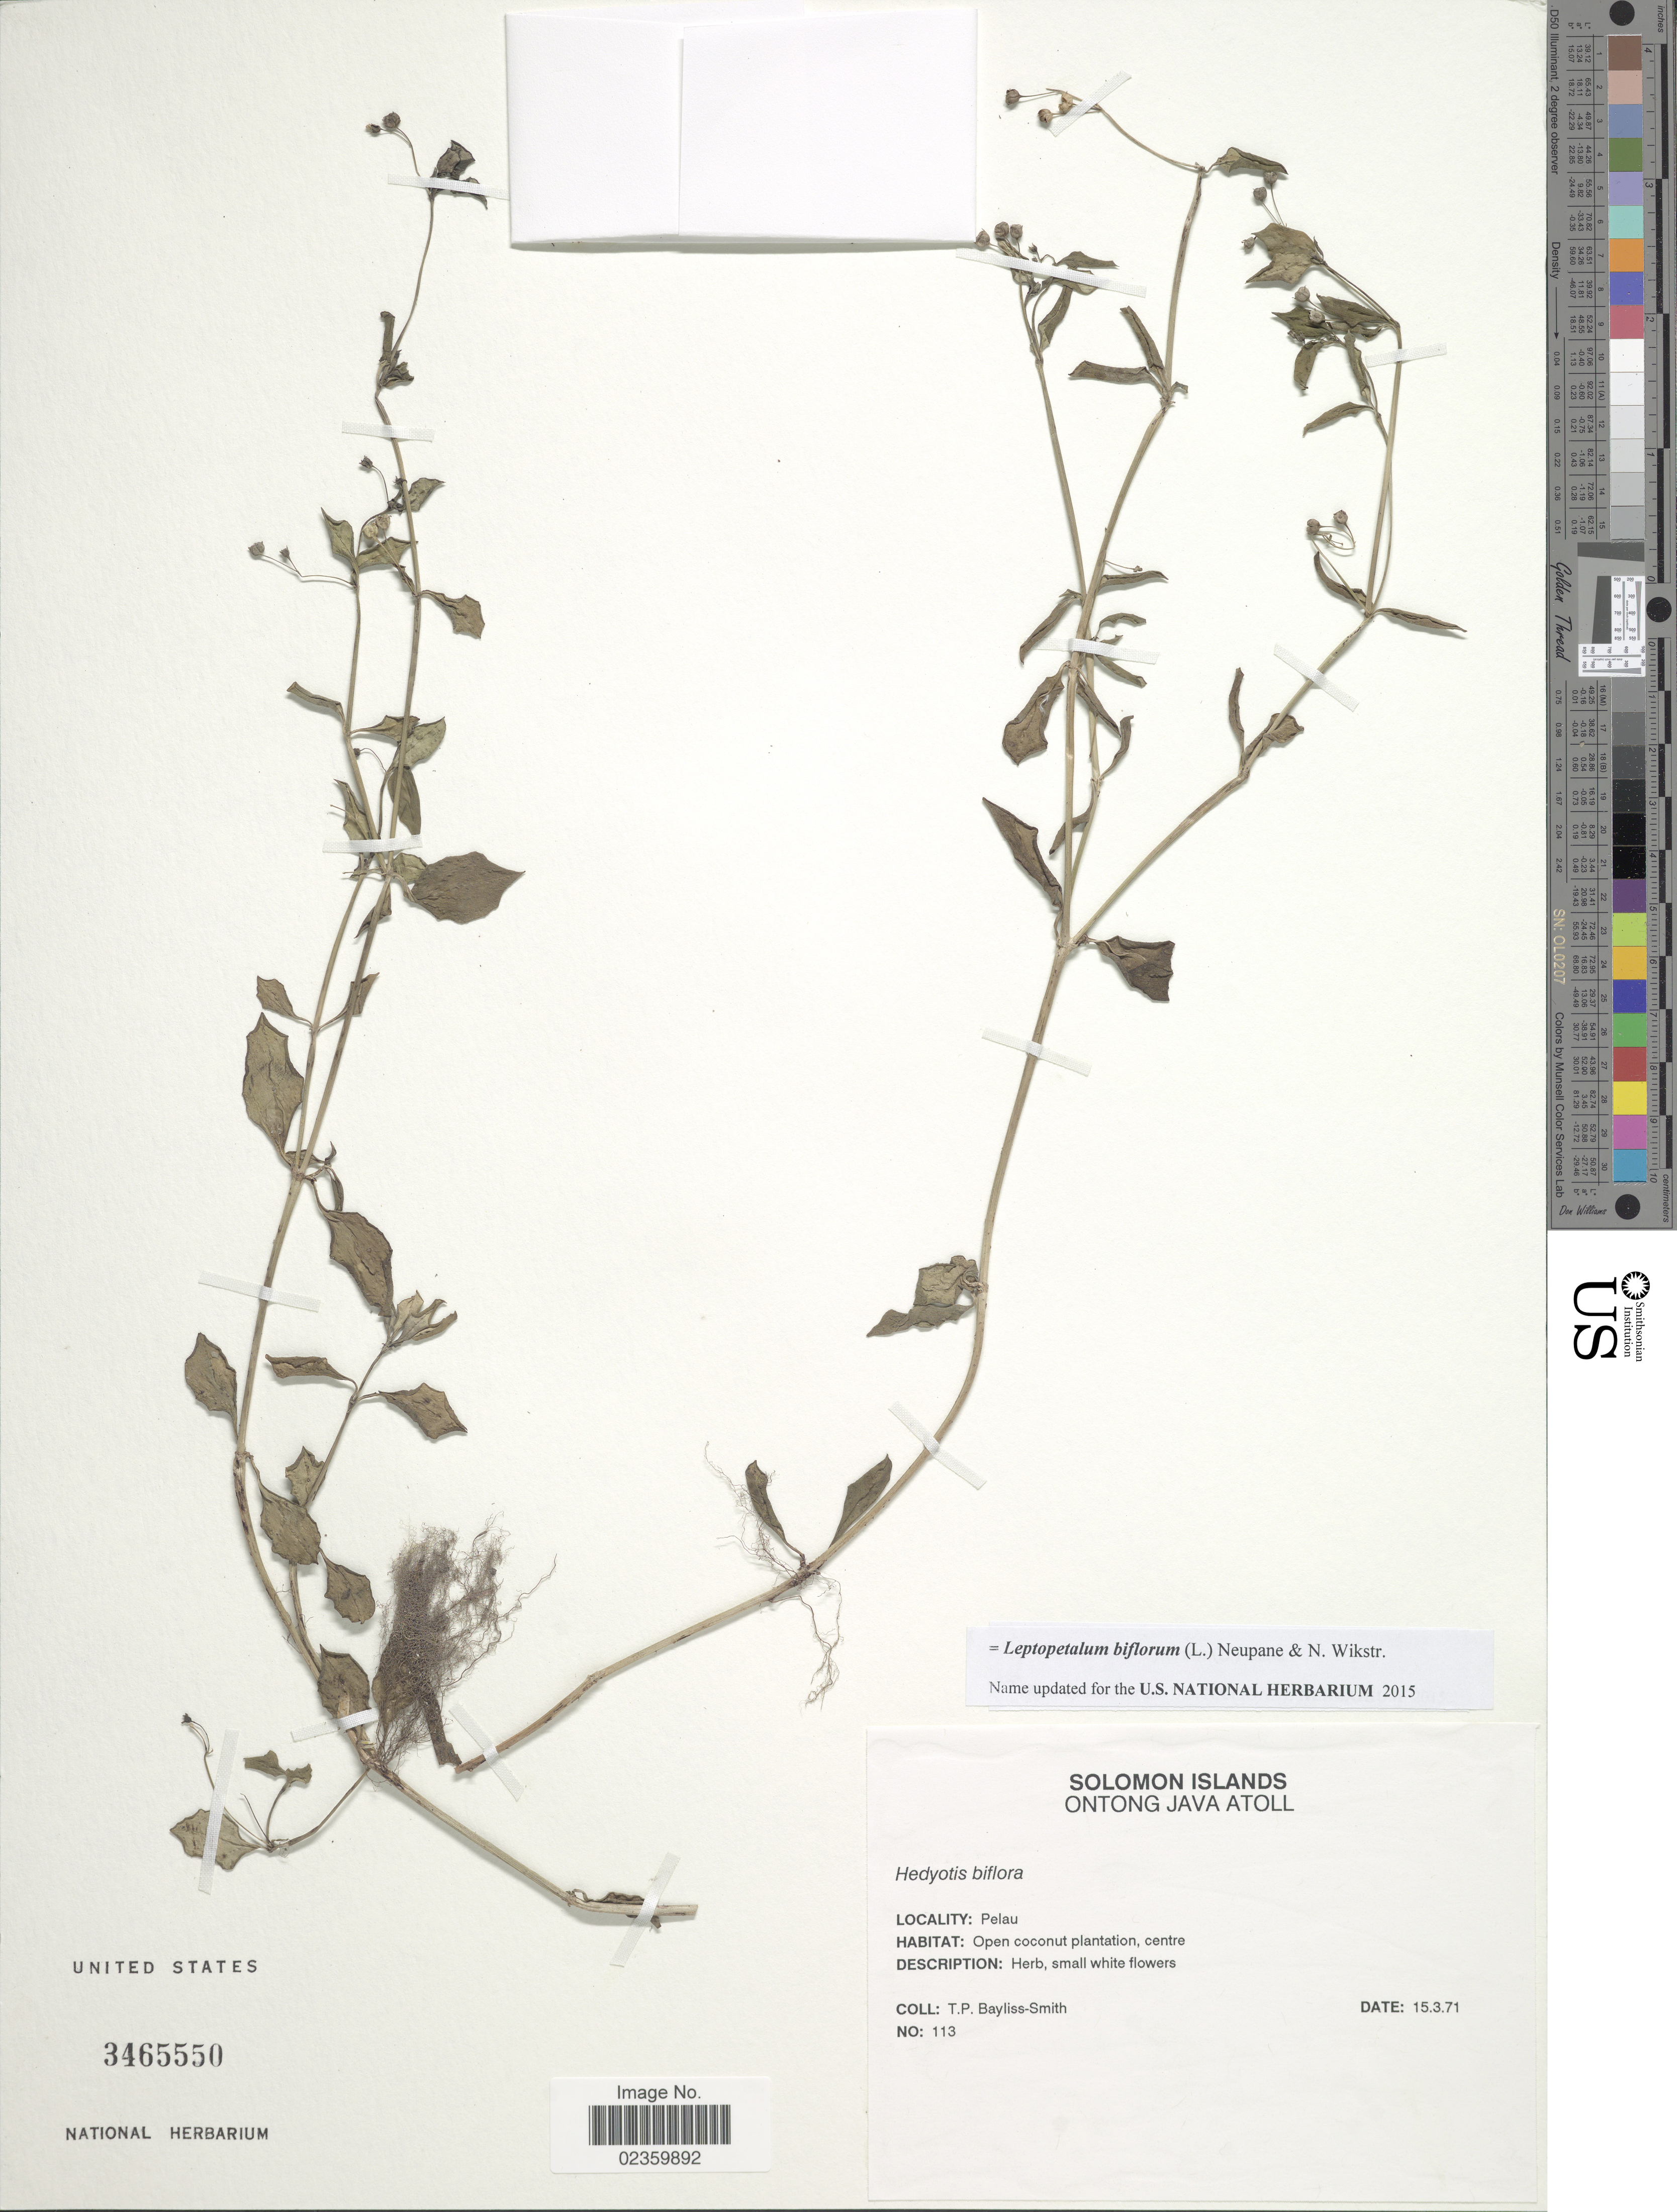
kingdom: Plantae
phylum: Tracheophyta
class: Magnoliopsida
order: Gentianales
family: Rubiaceae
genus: Leptopetalum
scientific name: Leptopetalum biflorum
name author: (L.) Neupane & N. Wikstr.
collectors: T. P. Bayliss-Smith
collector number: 113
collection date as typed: Transcribed d/m/y: 15/3/71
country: Solomon Islands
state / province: Solomon Island Outliers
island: Ontong Java [Luanguia] Atoll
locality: Ontong Java Atoll. Pelau.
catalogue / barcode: US 3465550